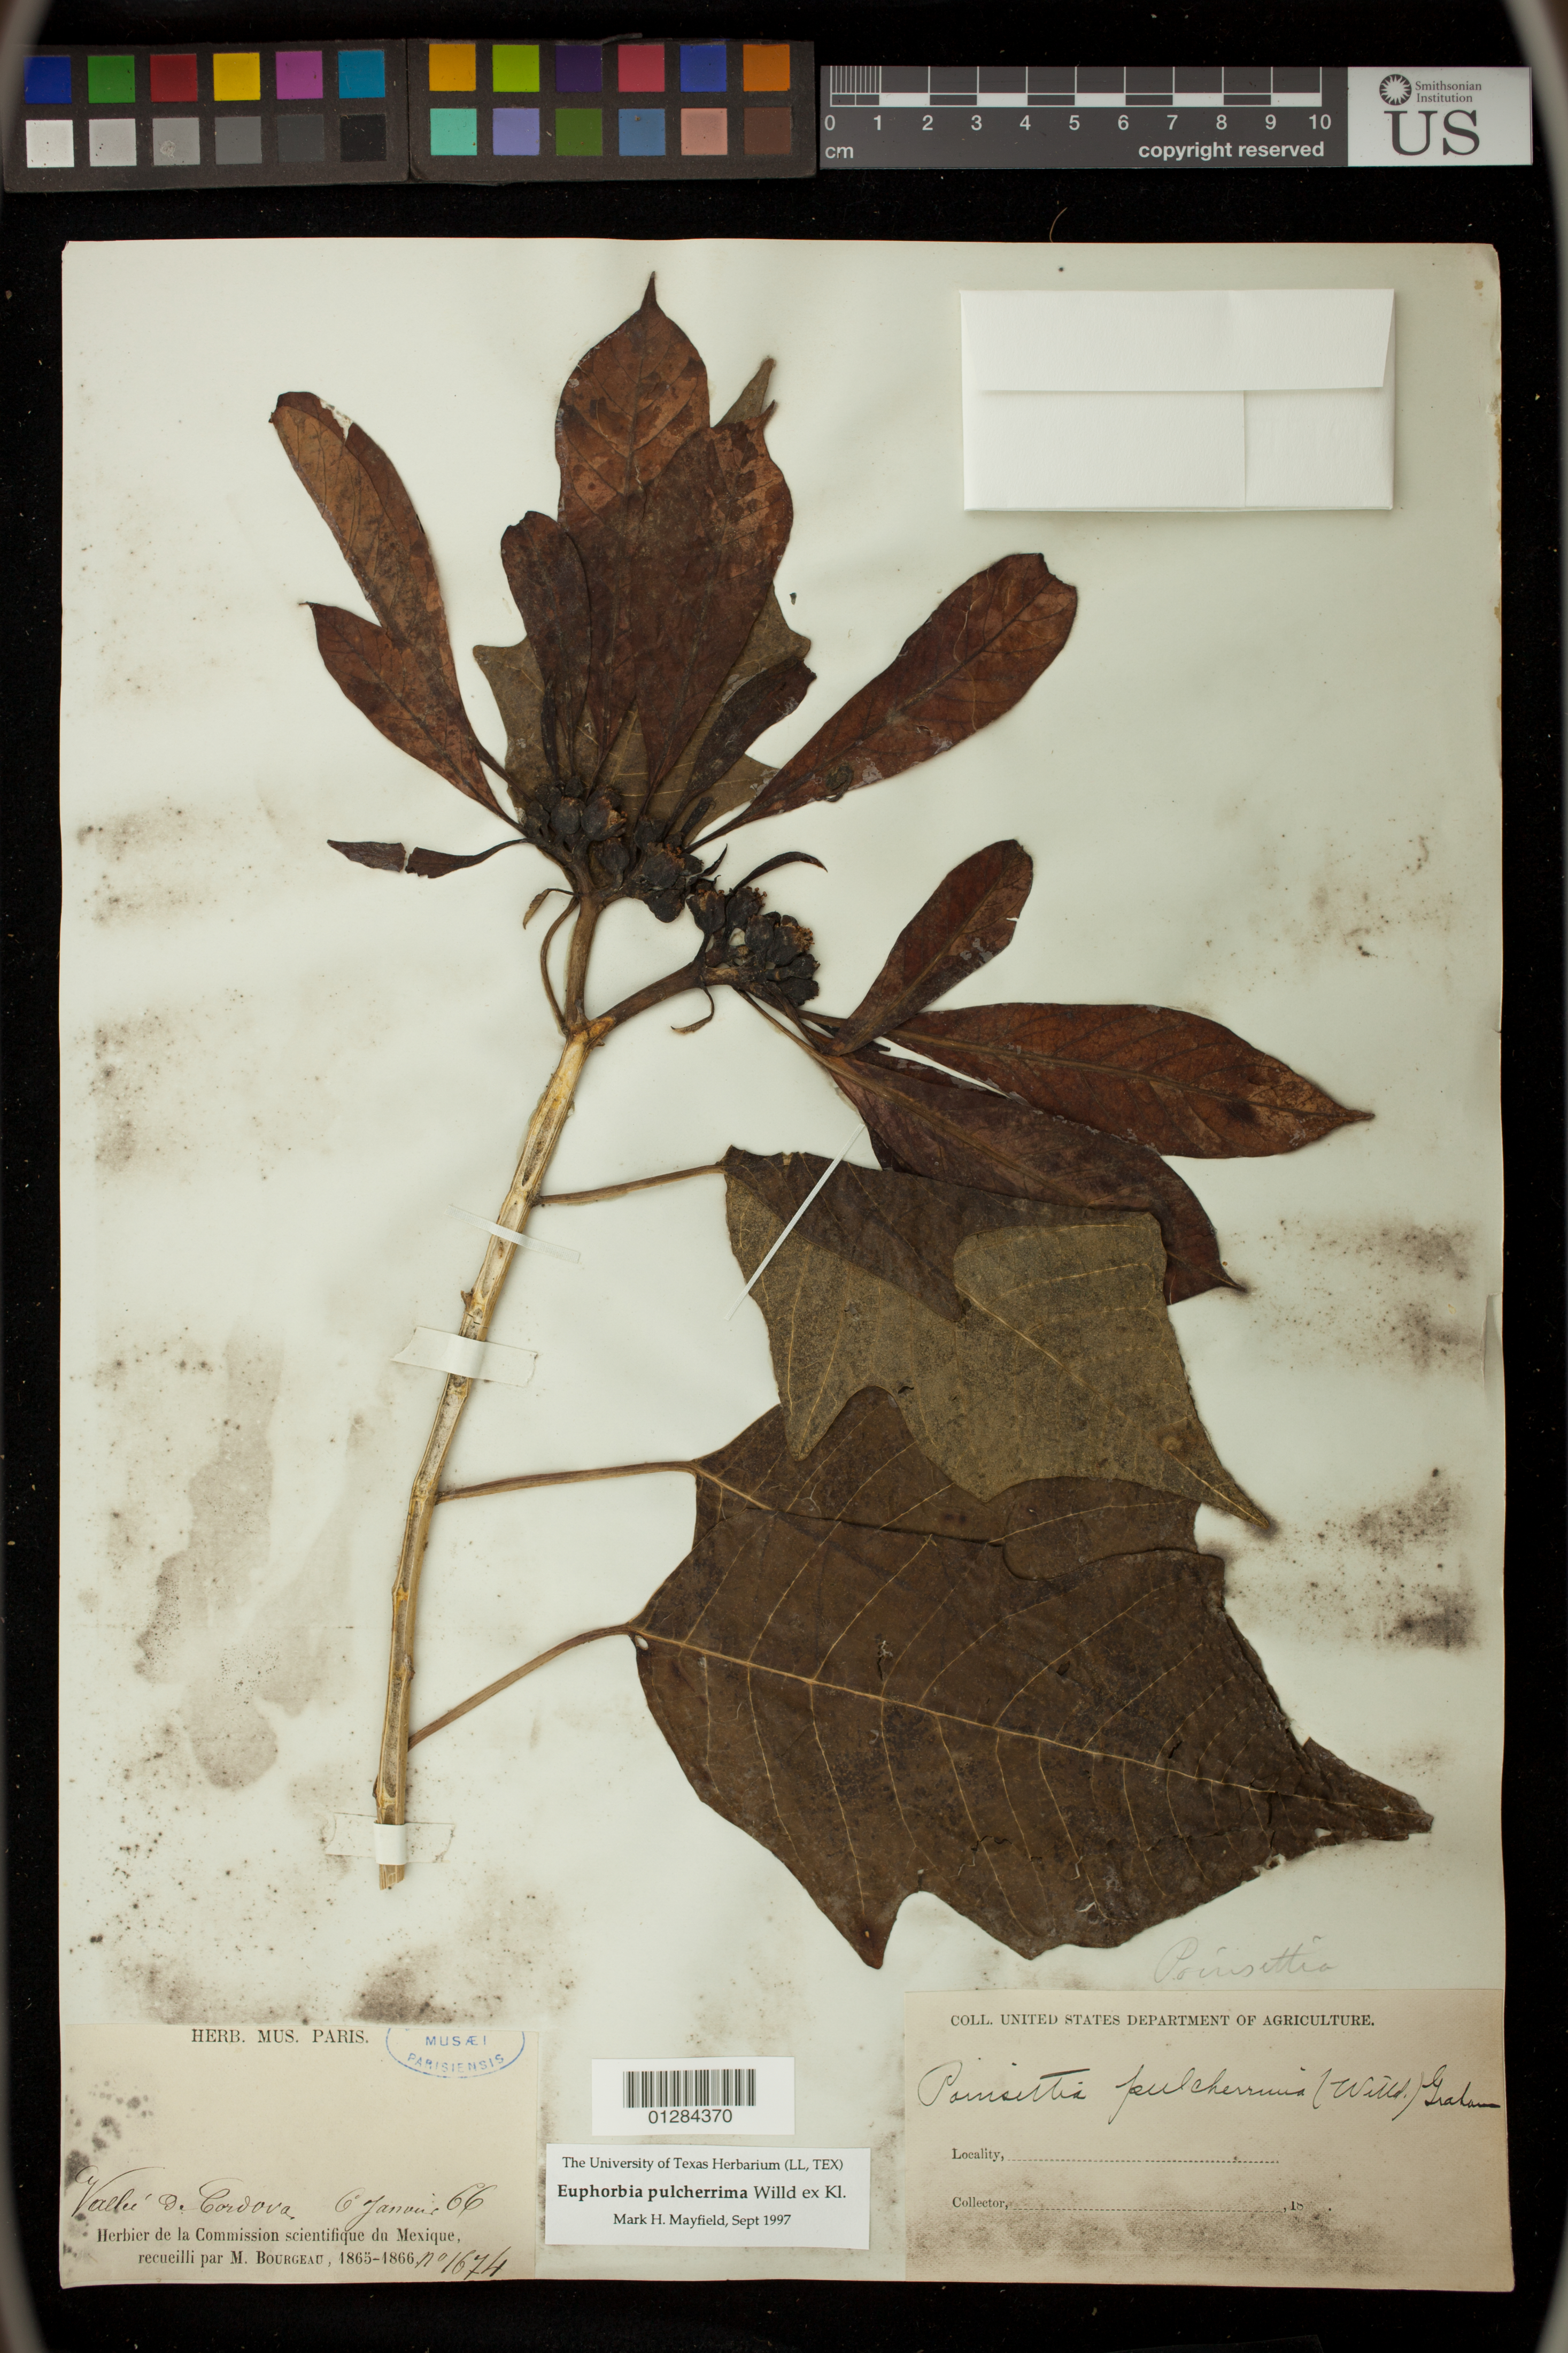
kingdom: Plantae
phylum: Tracheophyta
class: Magnoliopsida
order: Malpighiales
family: Euphorbiaceae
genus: Euphorbia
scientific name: Euphorbia pulcherrima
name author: Willd. ex Klotzsch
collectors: M. Bourgeau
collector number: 1674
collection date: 1866-01-06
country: Mexico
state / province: Veracruz